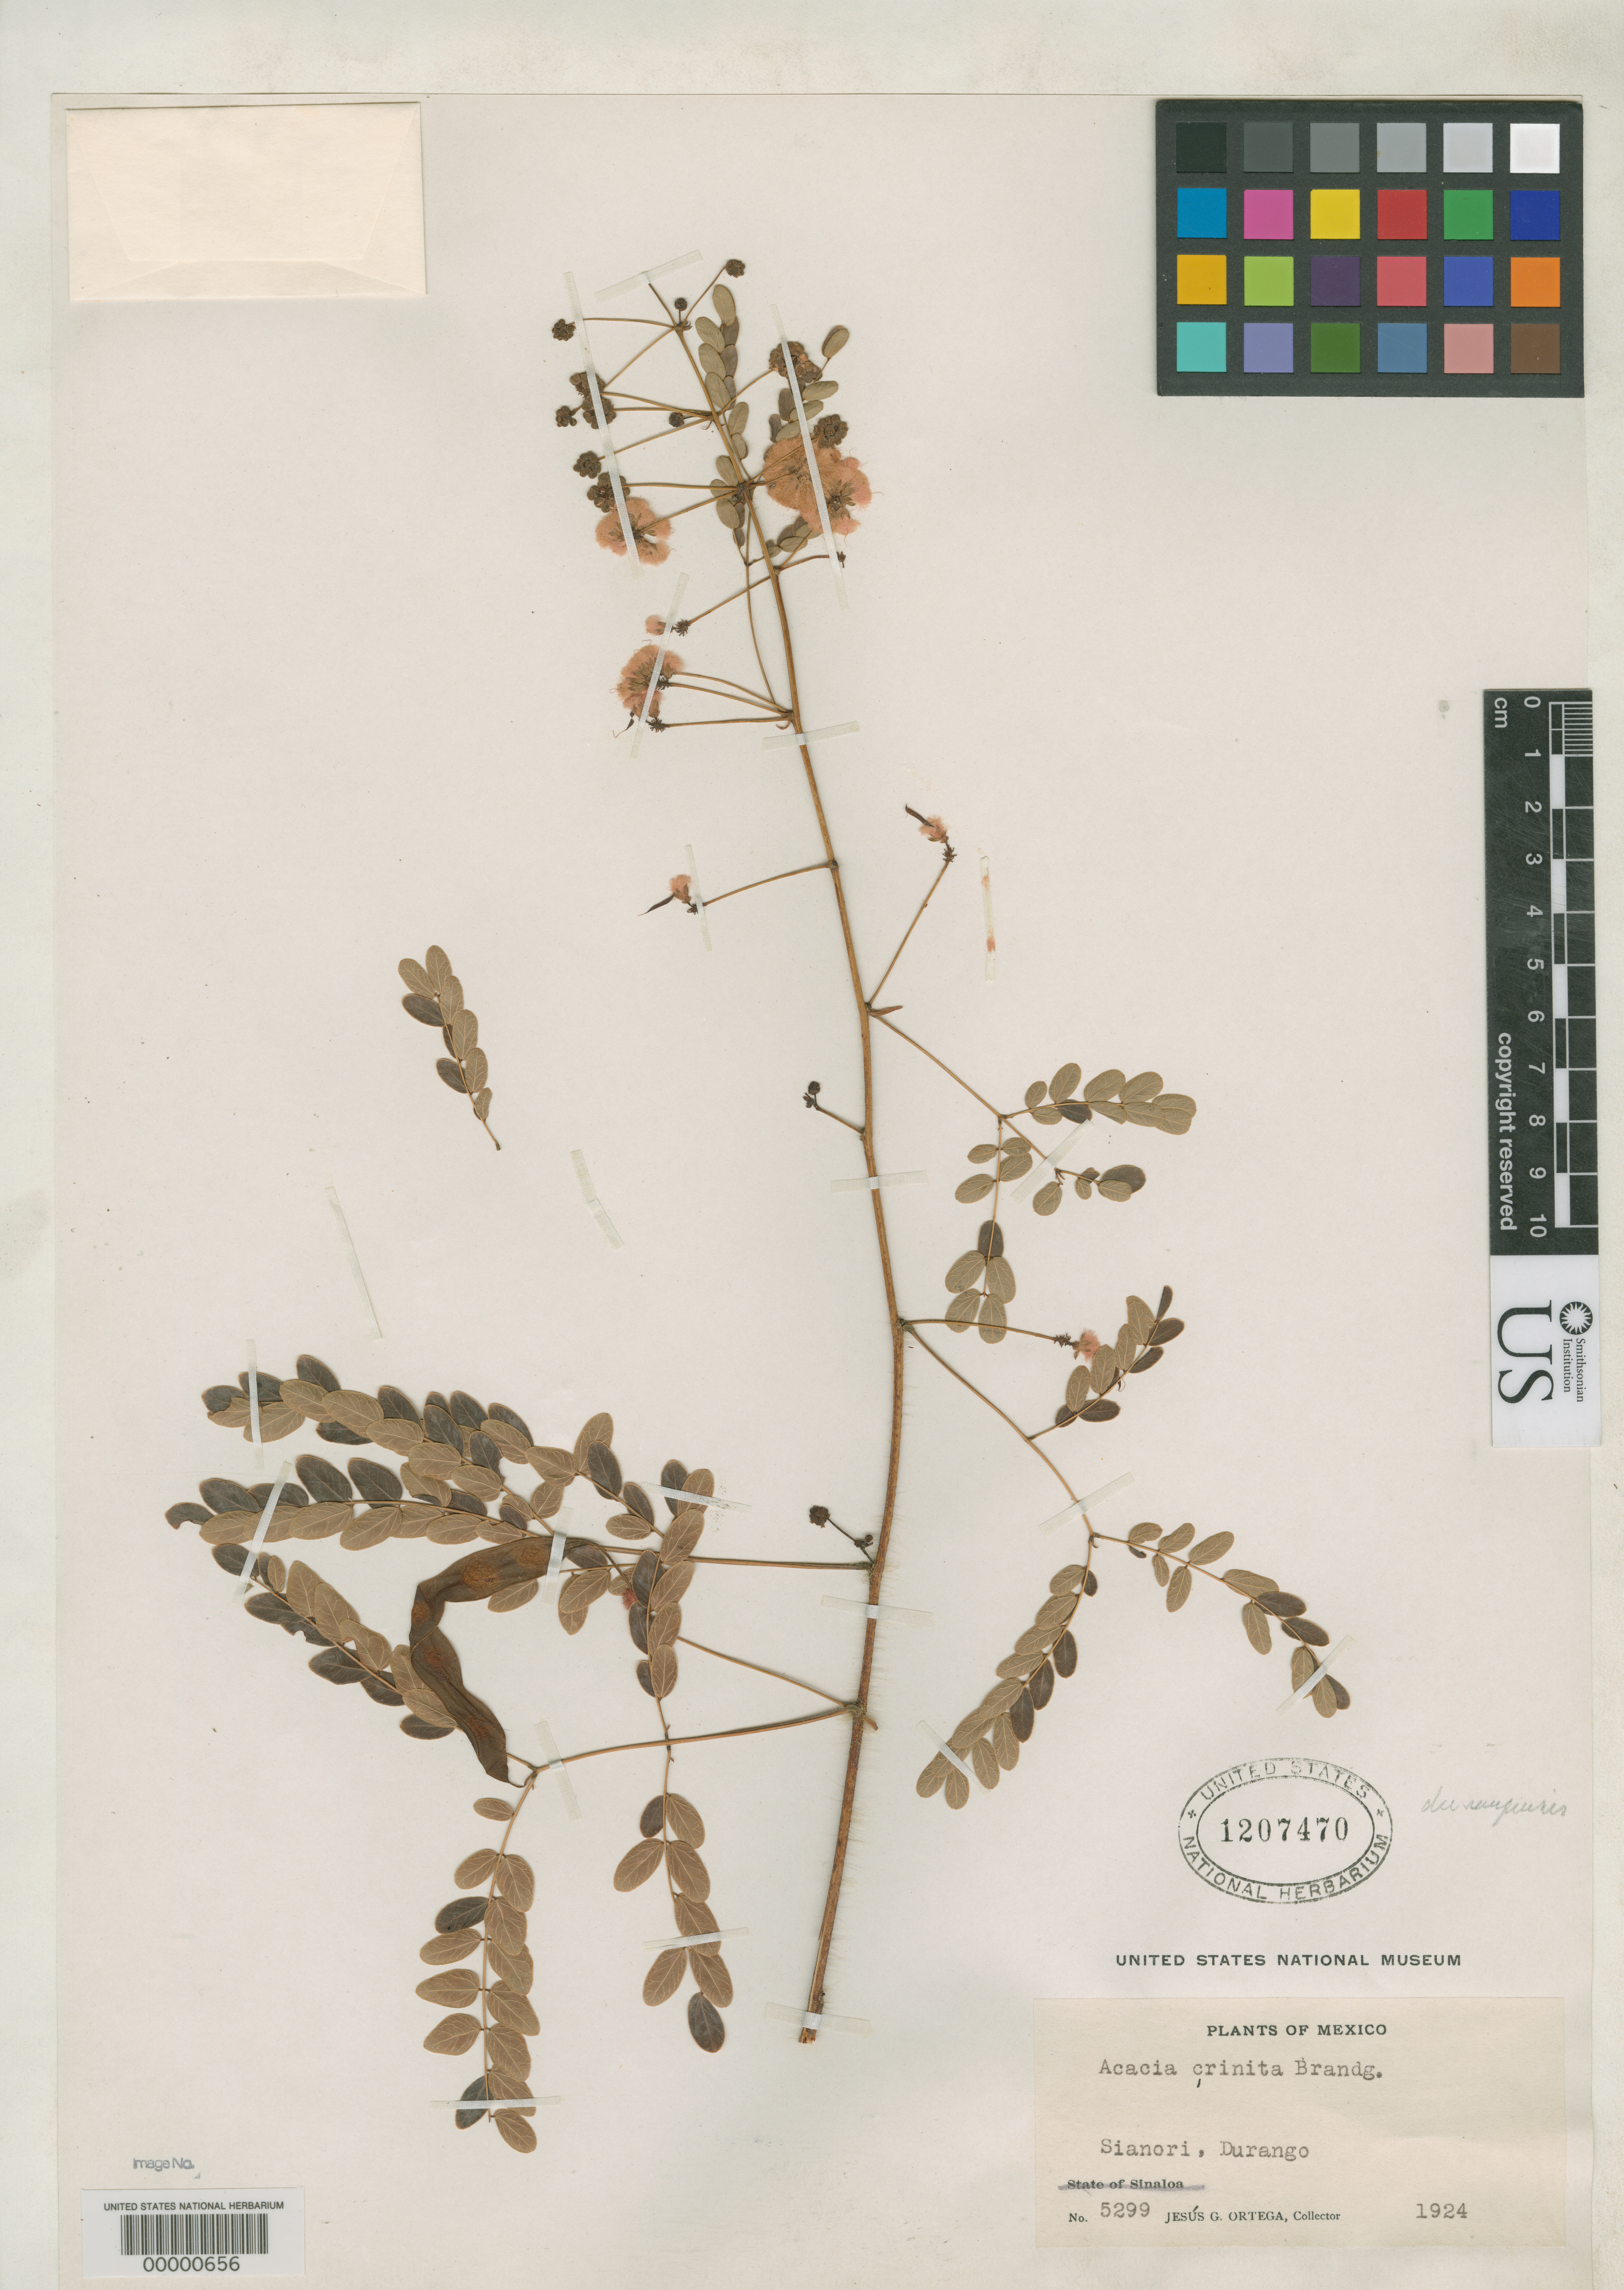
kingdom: Plantae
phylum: Tracheophyta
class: Magnoliopsida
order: Fabales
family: Fabaceae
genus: Acaciella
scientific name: Acaciella durangensis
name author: Britton & Rose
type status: Isotype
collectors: J. Ortega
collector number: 5299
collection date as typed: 1924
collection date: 1924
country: Mexico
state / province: Durango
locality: Scanori.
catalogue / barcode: US 1207470